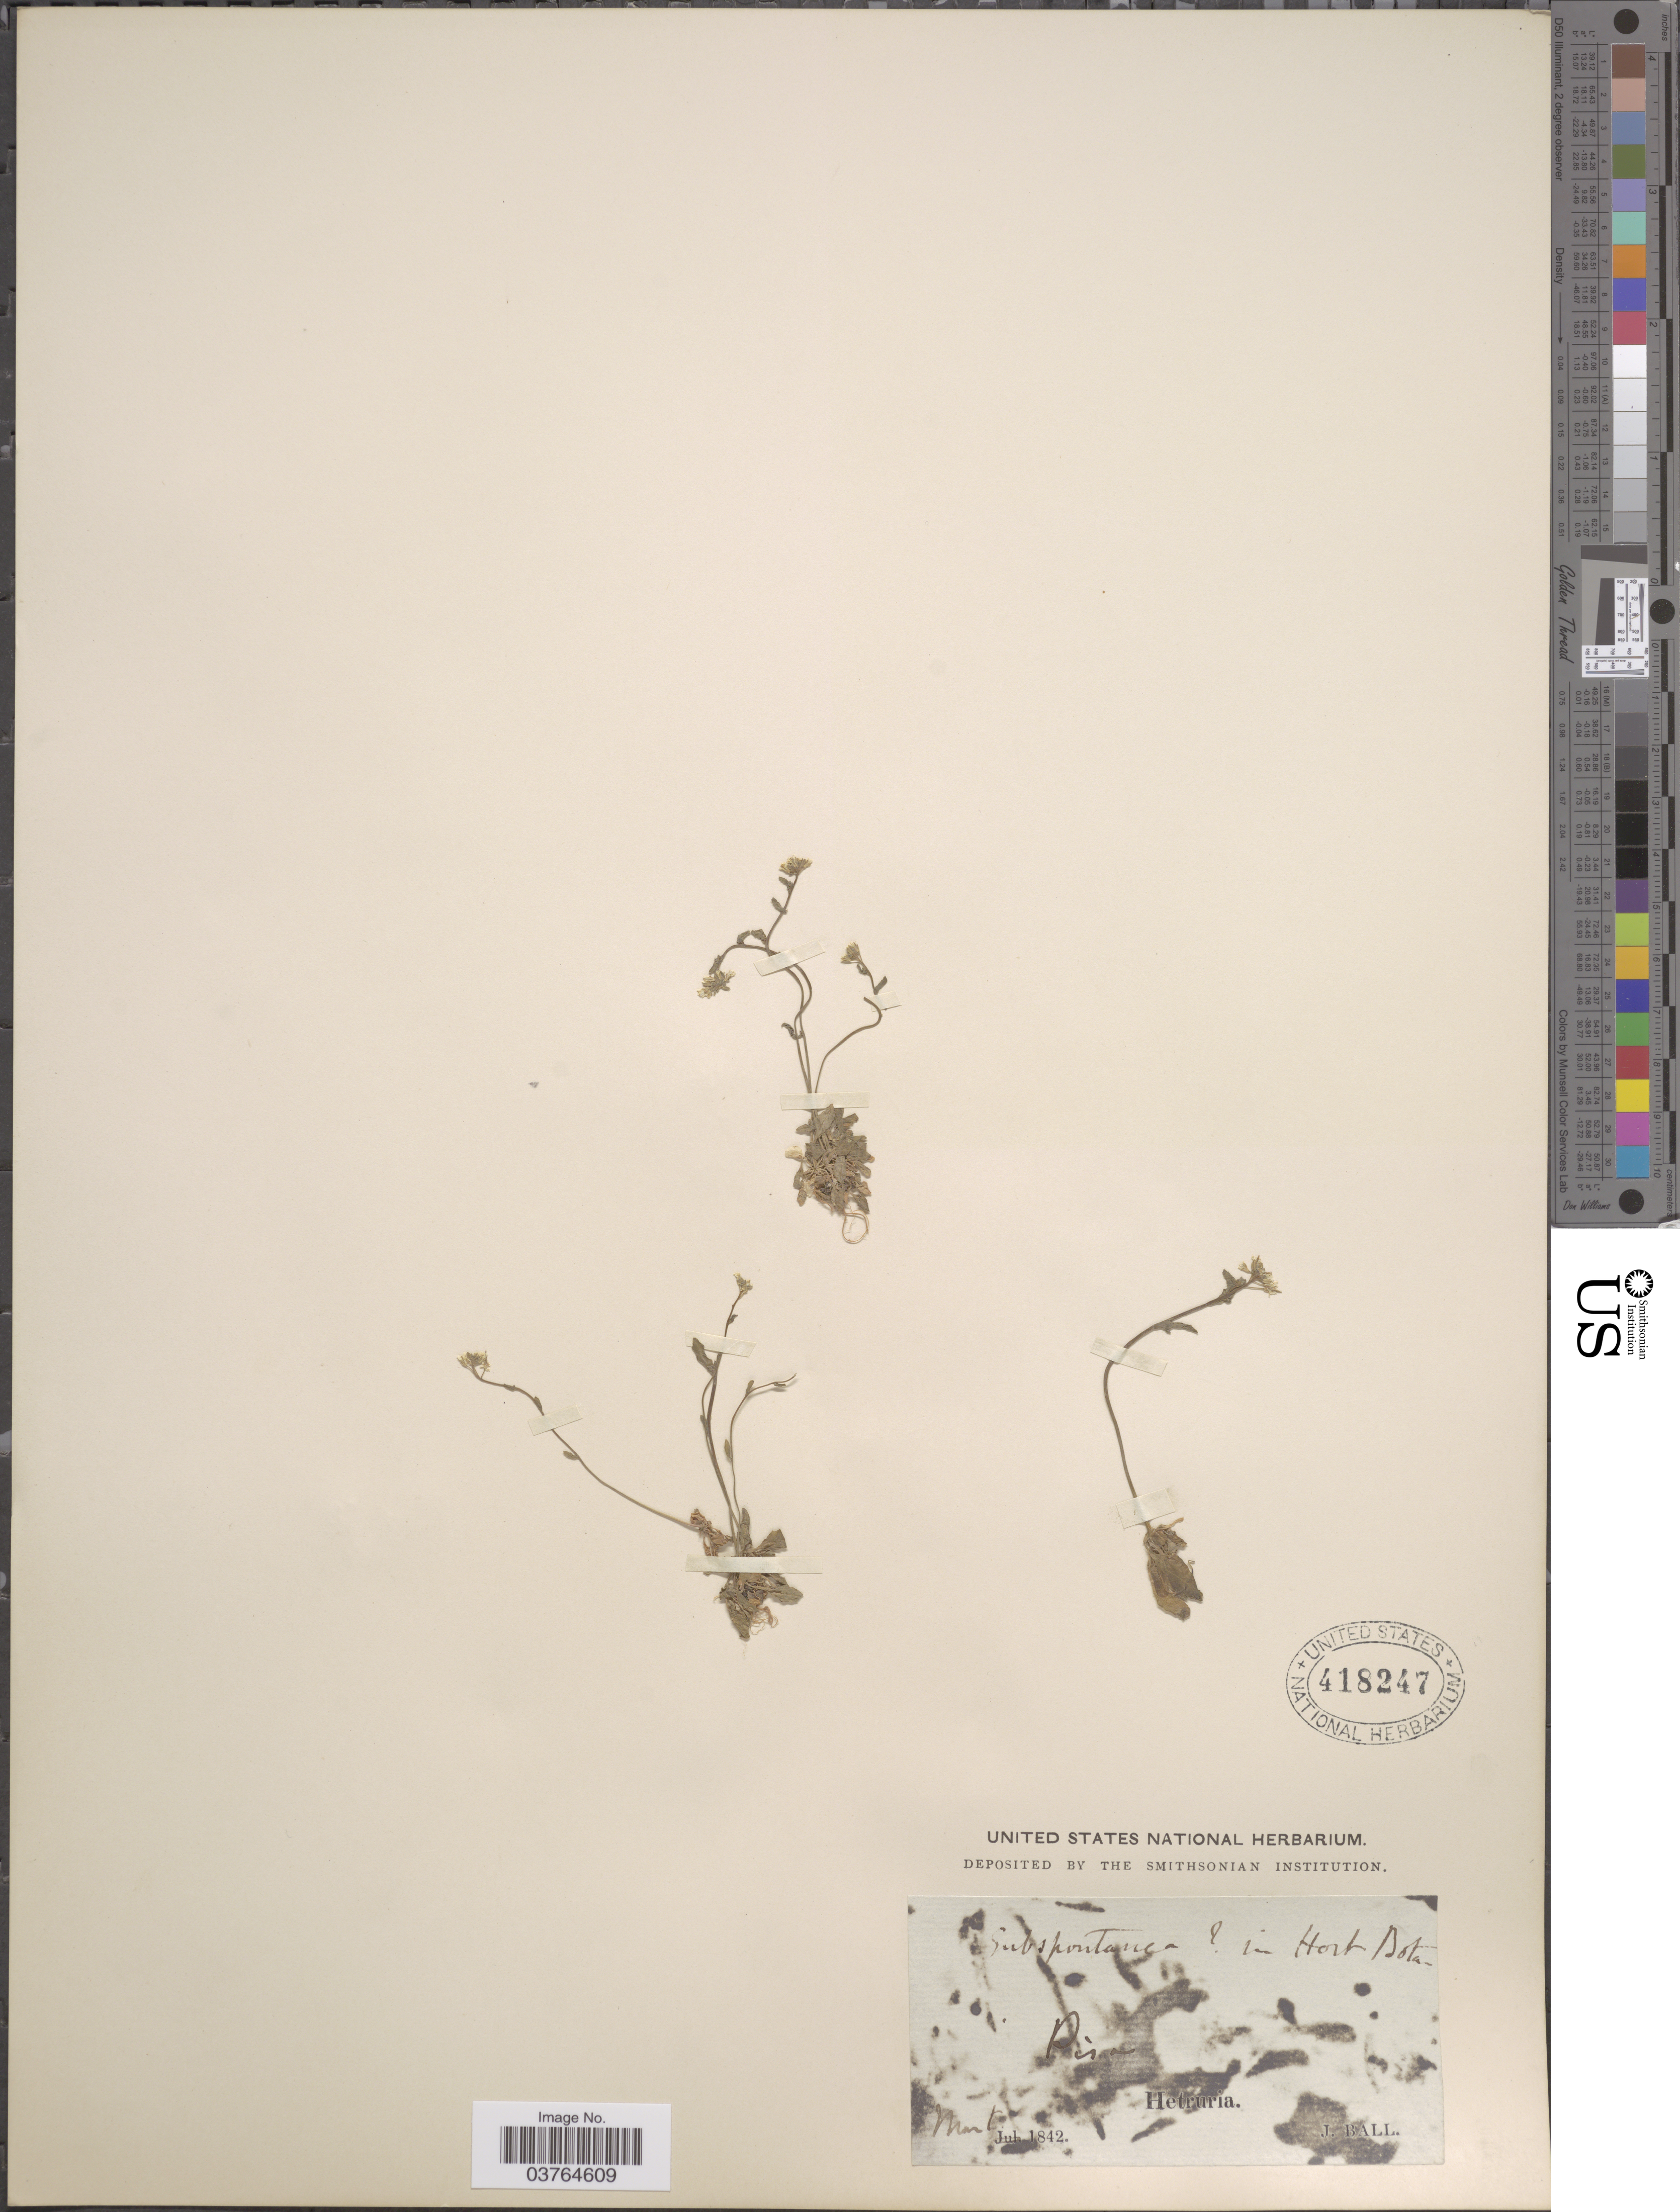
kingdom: Plantae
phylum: Tracheophyta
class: Magnoliopsida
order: Brassicales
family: Brassicaceae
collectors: J. Ball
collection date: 1842-03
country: Italy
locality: Pisa, Hetruria.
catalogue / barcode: US 418247